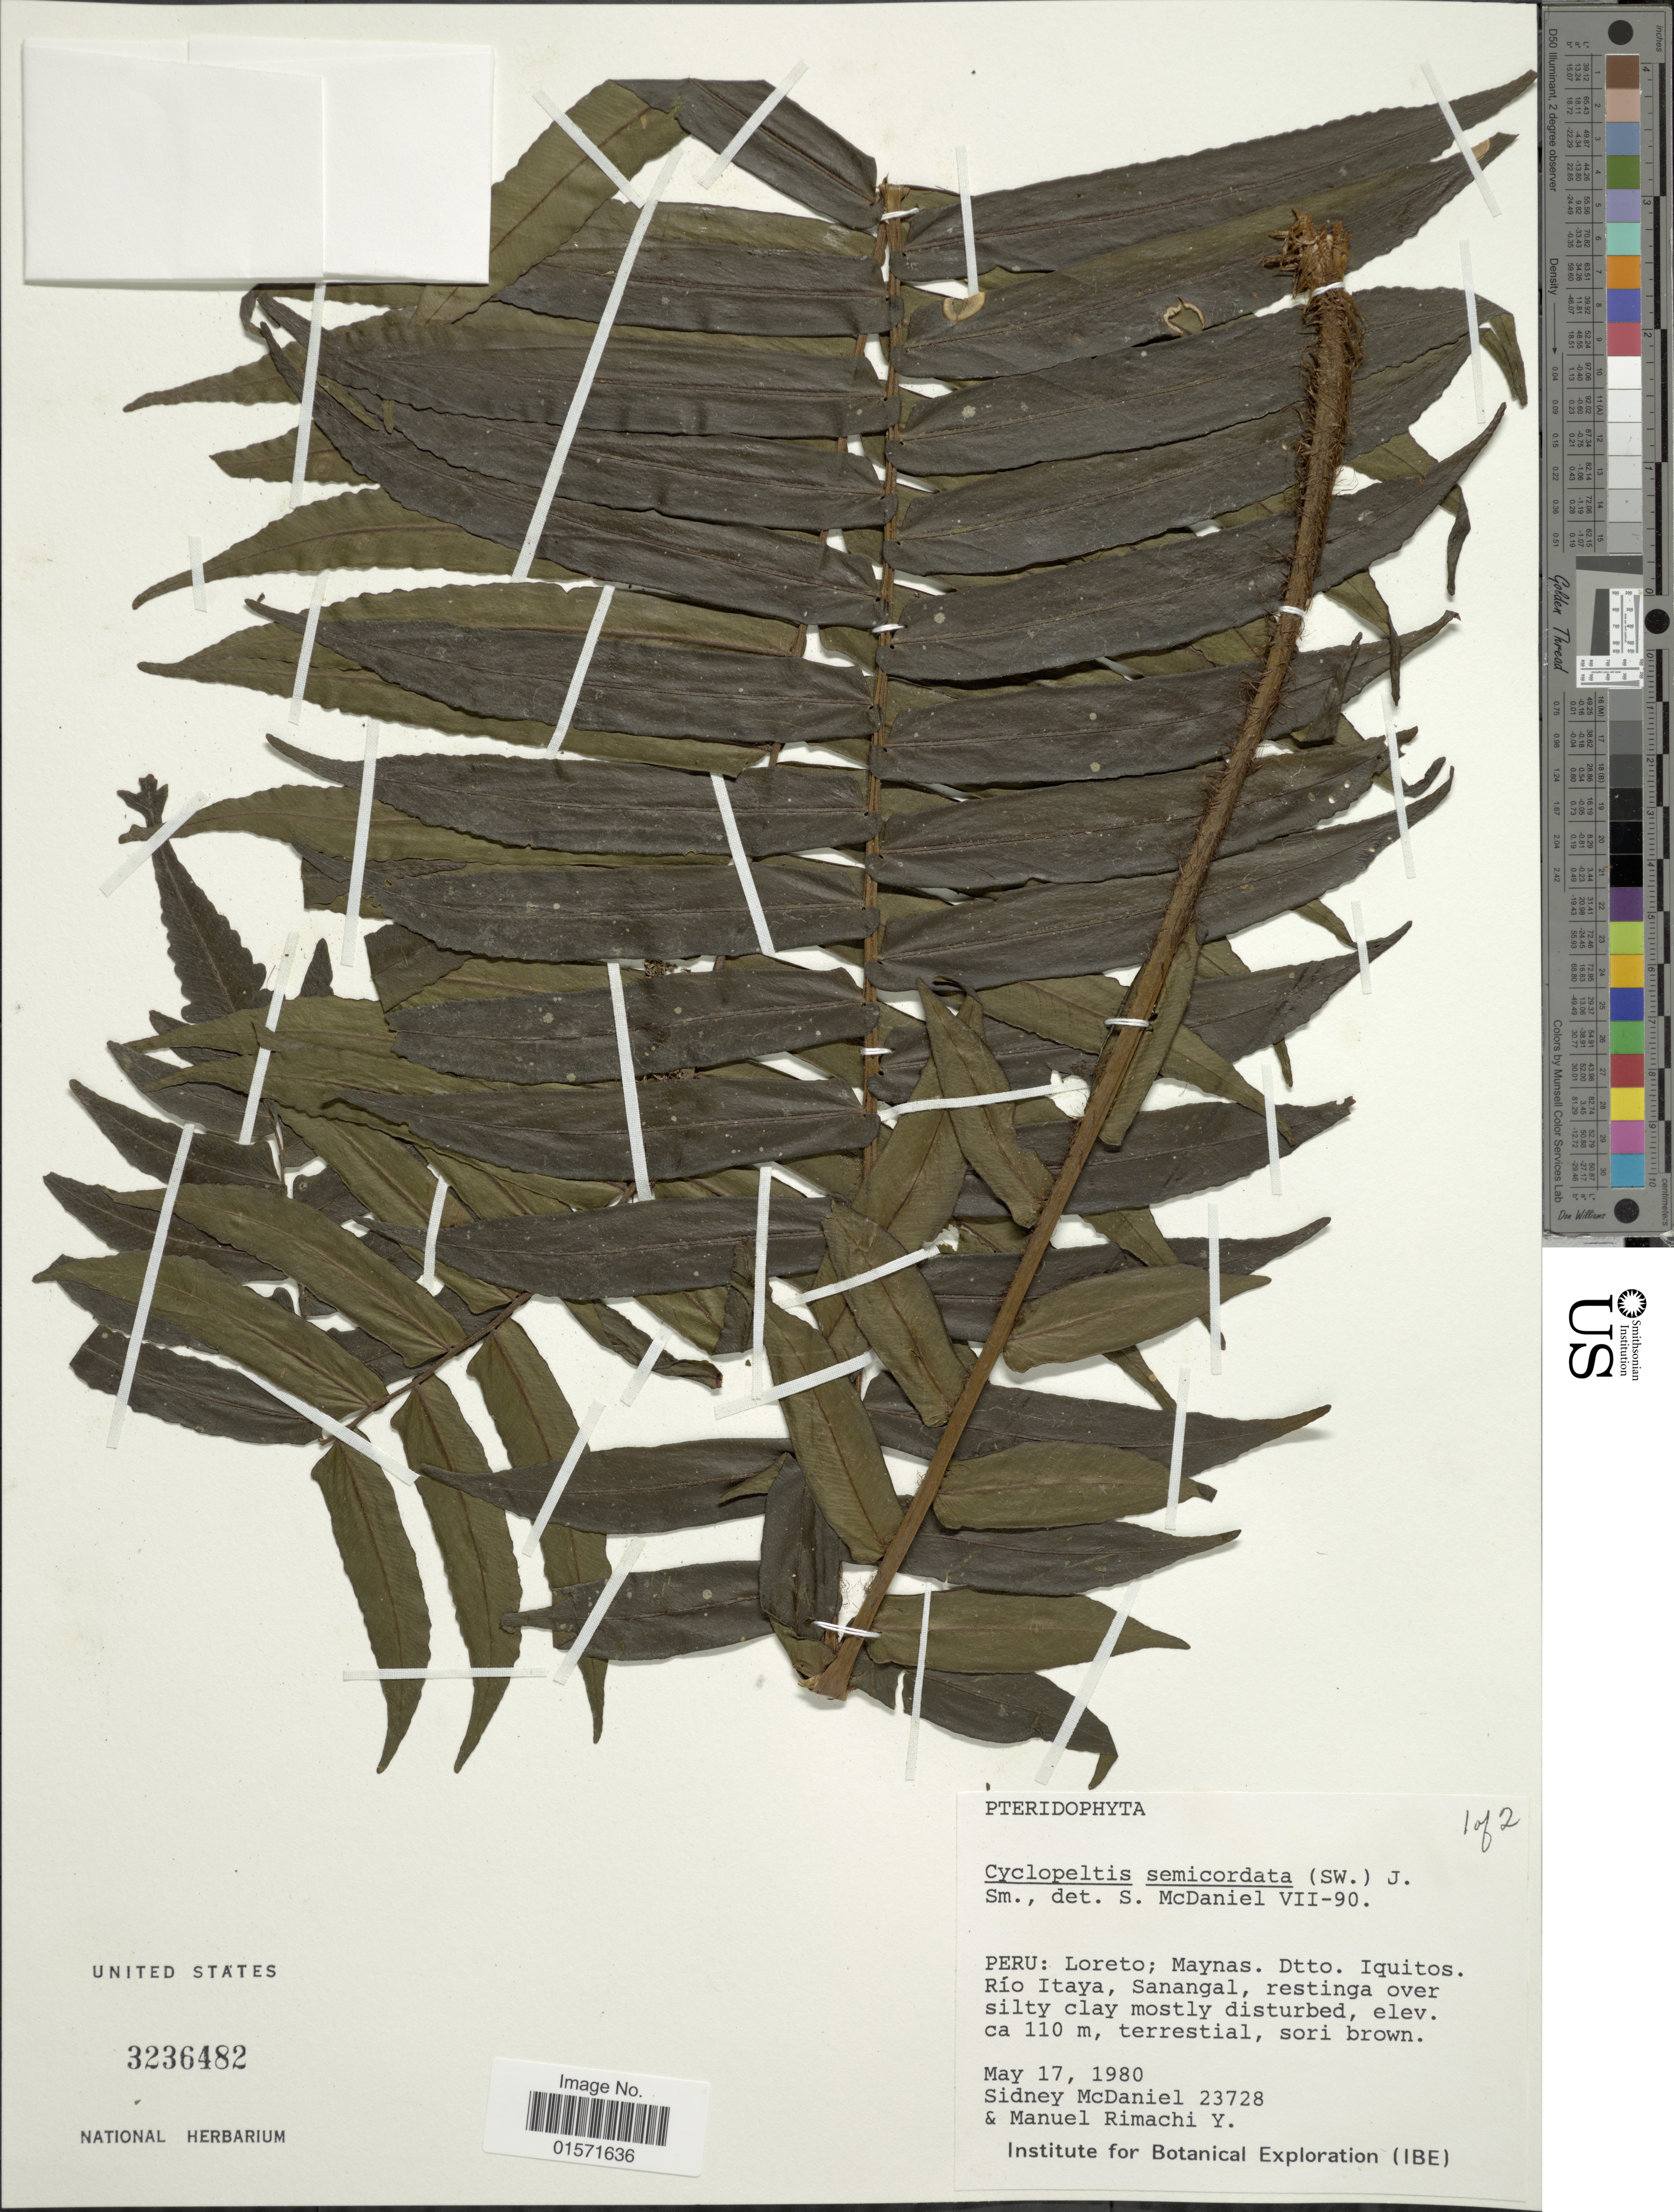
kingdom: Plantae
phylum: Tracheophyta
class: Polypodiopsida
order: Polypodiales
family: Lomariopsidaceae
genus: Cyclopeltis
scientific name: Cyclopeltis semicordata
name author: (Sw.) J. Sm.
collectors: S. McDaniel & M. Rimachi Y.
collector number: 23728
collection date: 1980-05-17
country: Peru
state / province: Loreto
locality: Maynas, Dtto. Iquitos. Rio Itaya, Sanangal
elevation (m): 110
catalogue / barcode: US 3236482